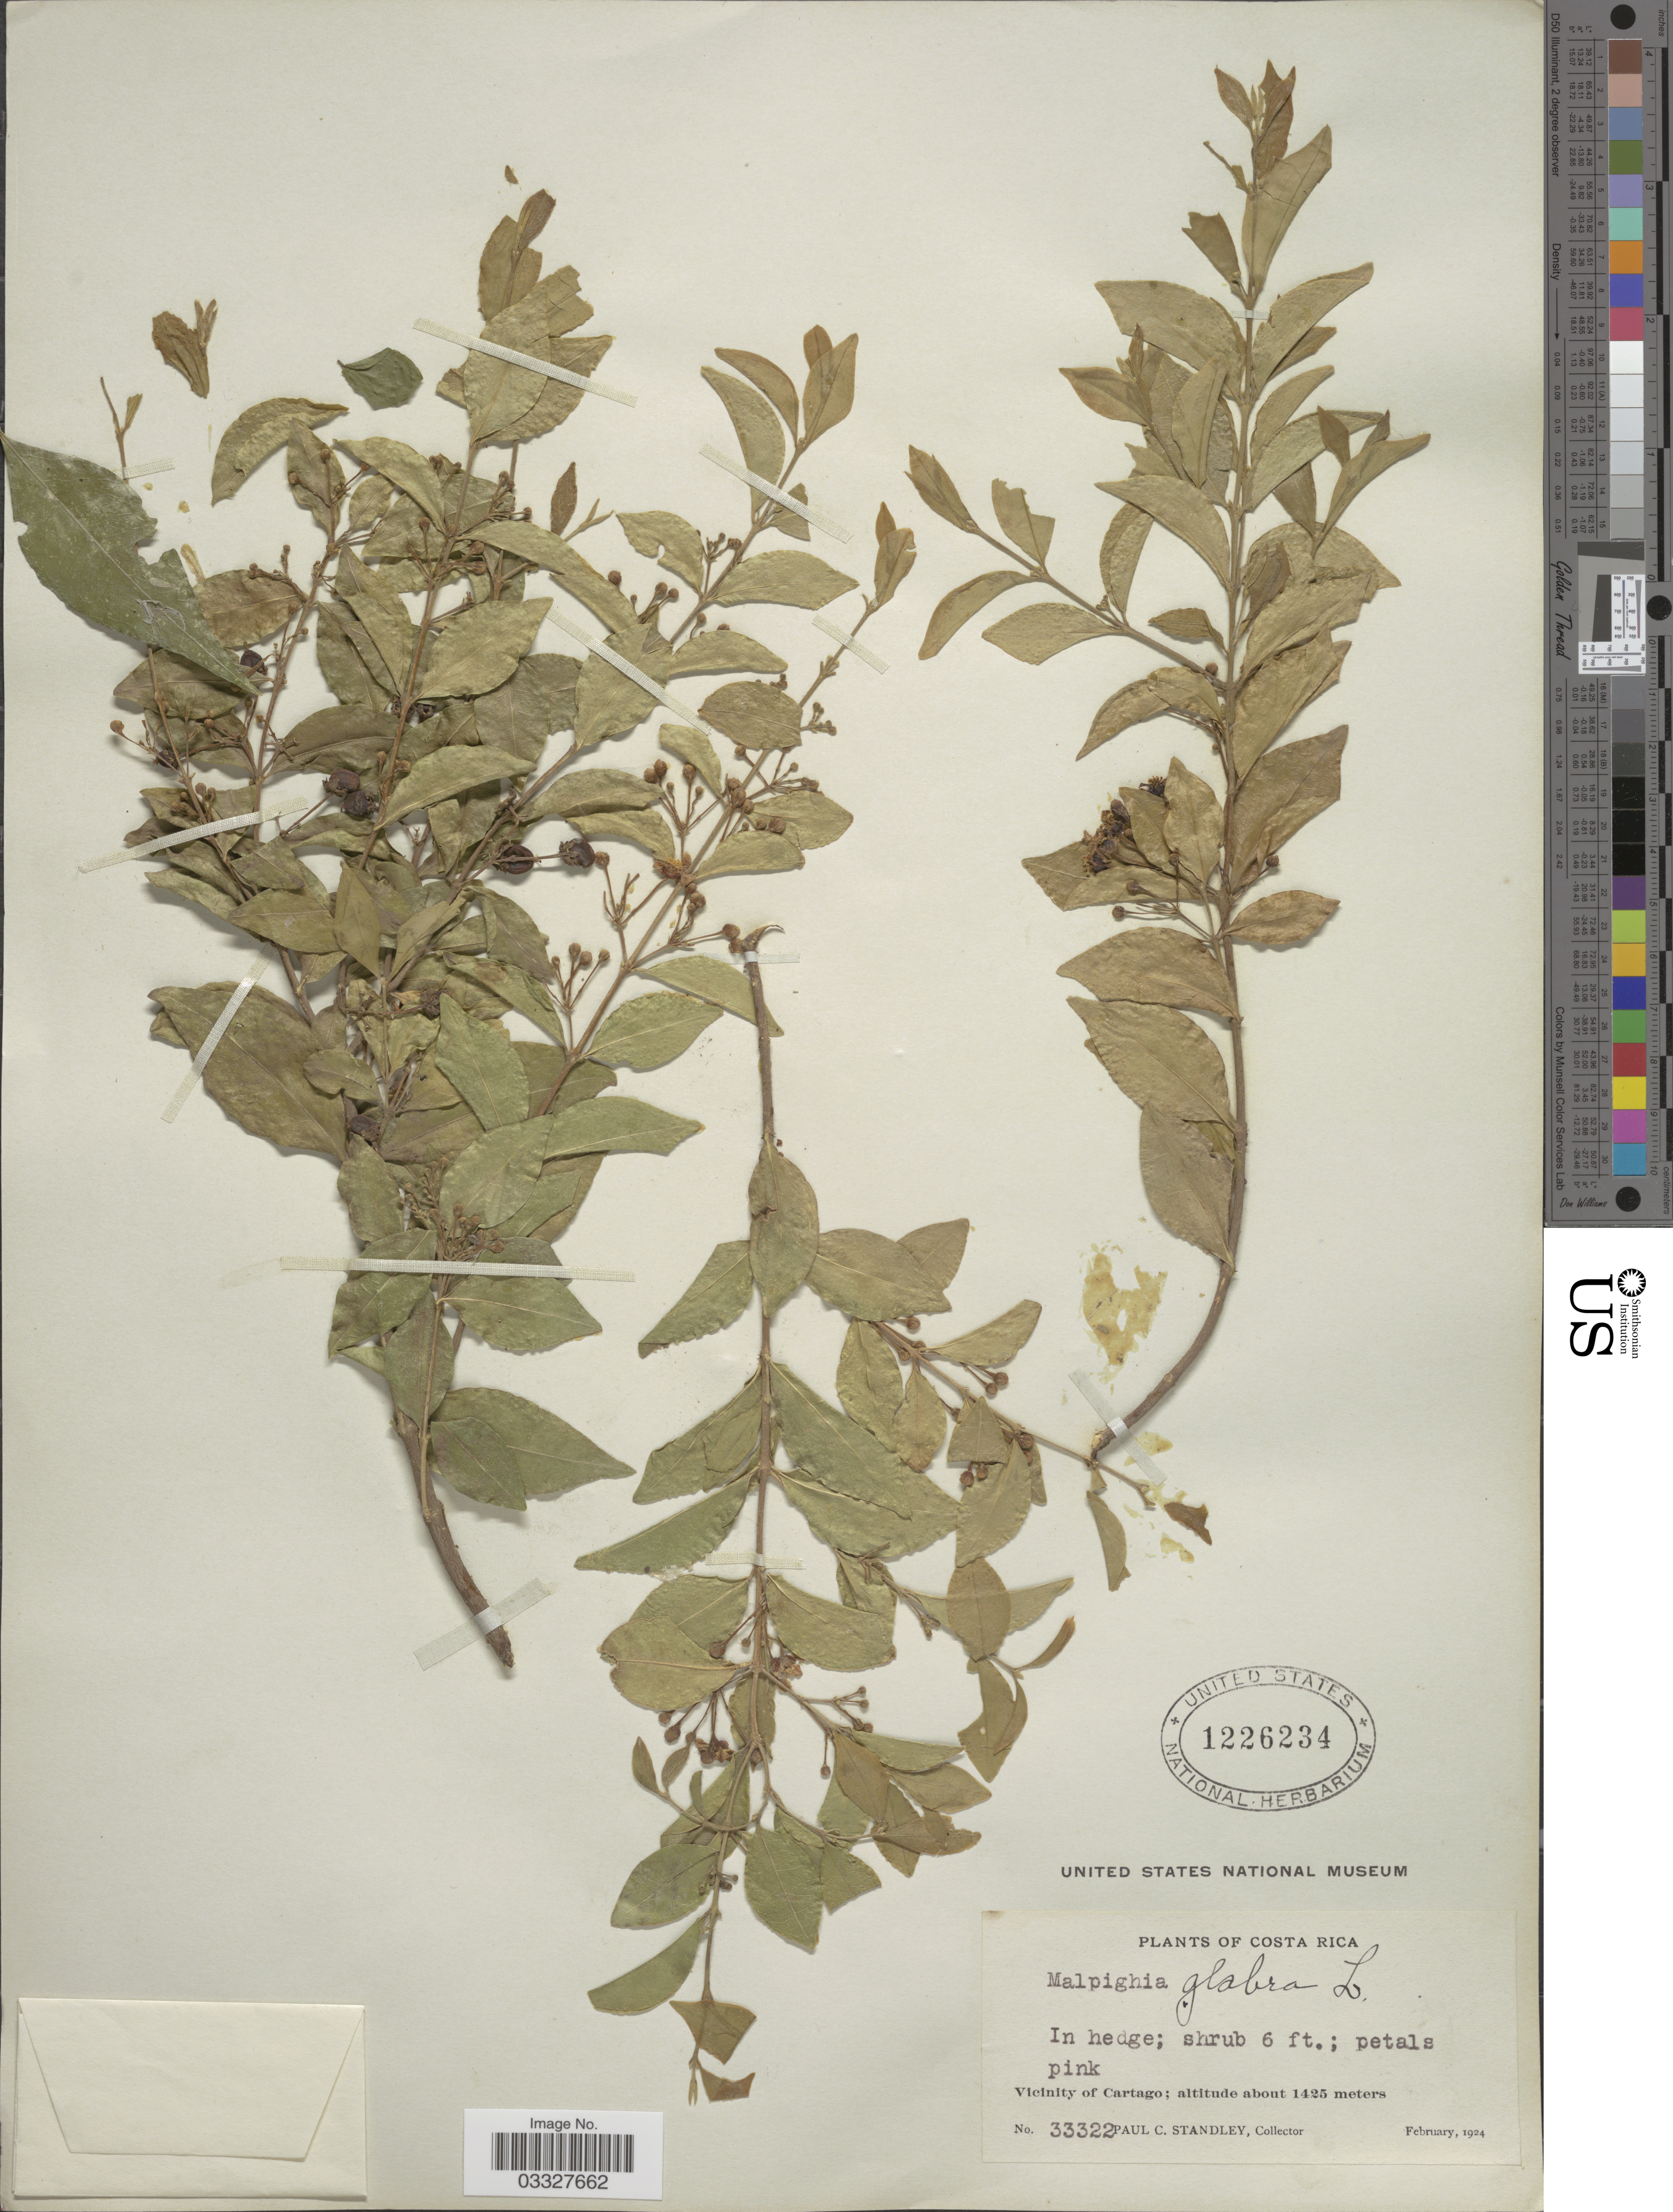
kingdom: Plantae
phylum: Tracheophyta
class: Magnoliopsida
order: Malpighiales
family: Malpighiaceae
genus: Malpighia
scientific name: Malpighia glabra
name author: L.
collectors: P. C. Standley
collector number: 33322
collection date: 1924-02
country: Costa Rica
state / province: Cartago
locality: Vicinity of Cartago.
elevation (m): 1425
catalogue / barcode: US 1226234